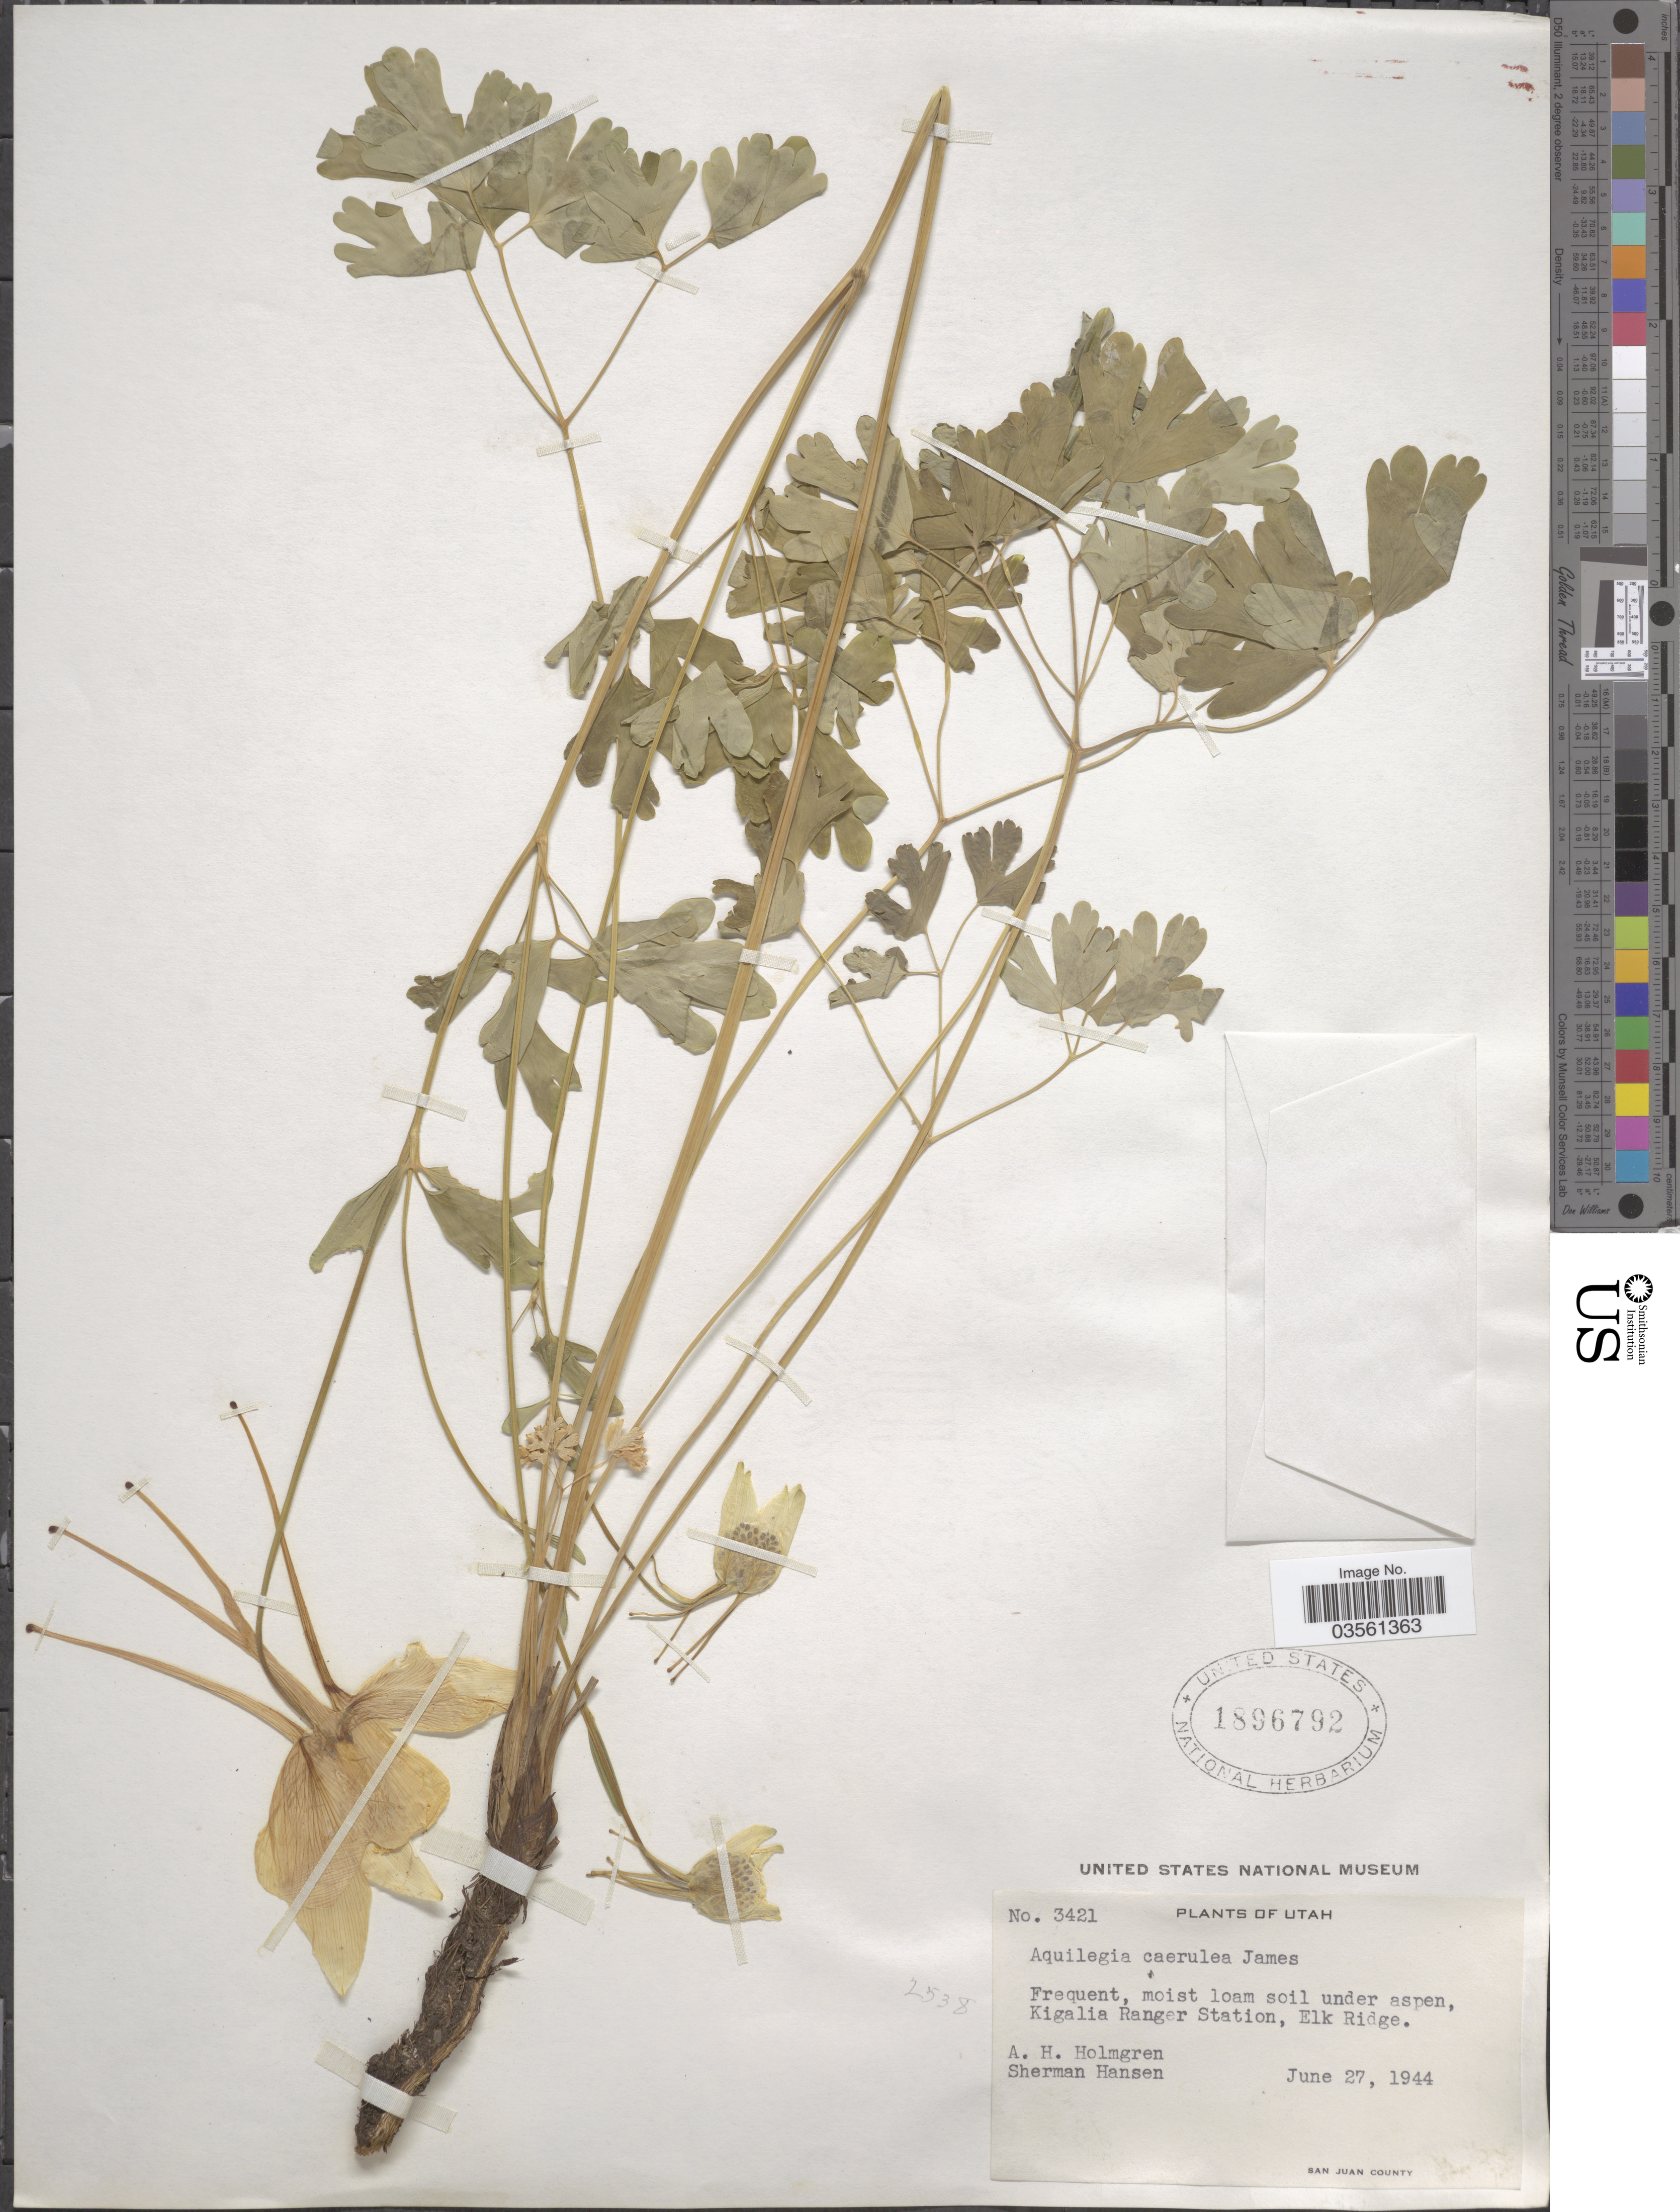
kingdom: Plantae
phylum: Tracheophyta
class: Magnoliopsida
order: Ranunculales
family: Ranunculaceae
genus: Aquilegia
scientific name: Aquilegia coerulea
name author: E. James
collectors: A. H. Holmgren & S. Hansen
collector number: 3421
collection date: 1944-06-27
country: United States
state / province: Utah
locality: Kigalia Ranger Station, Elk Ridge. San Juan County.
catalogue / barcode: US 1896792